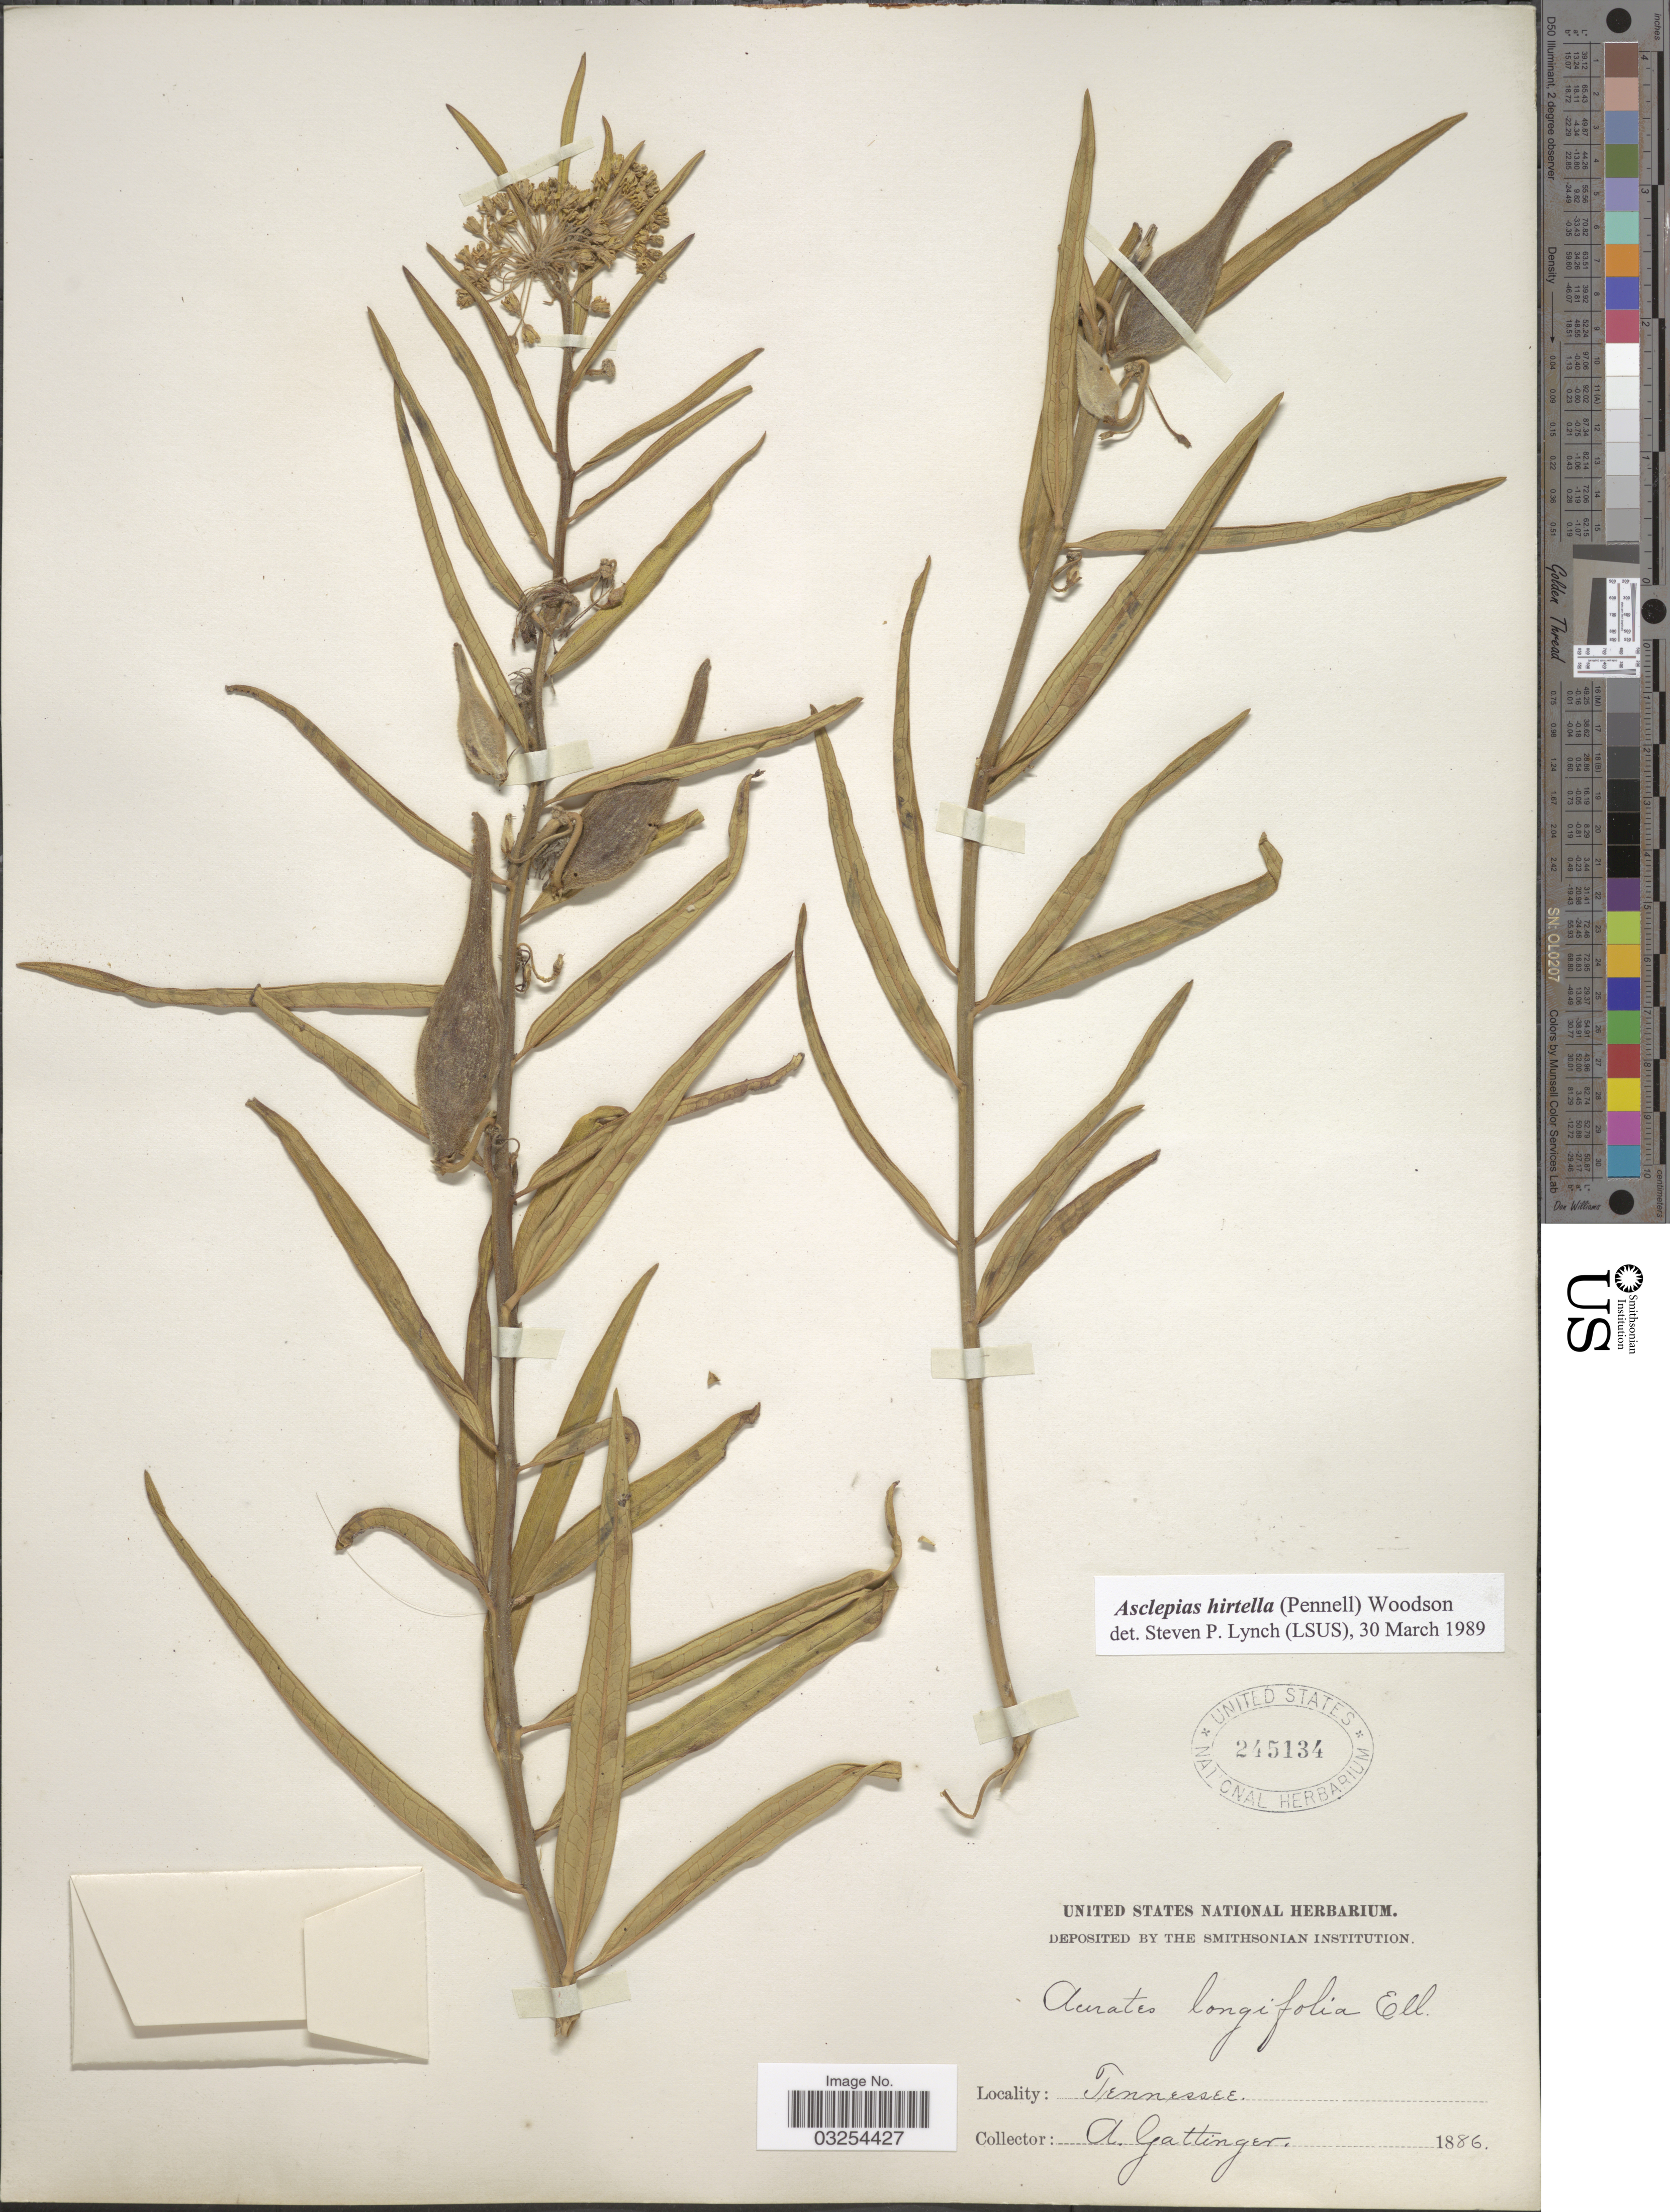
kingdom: Plantae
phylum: Tracheophyta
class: Magnoliopsida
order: Gentianales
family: Apocynaceae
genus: Asclepias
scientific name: Asclepias hirtella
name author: (Pennell) Woodson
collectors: A. Gattinger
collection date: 1886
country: United States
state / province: Tennessee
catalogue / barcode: US 245134